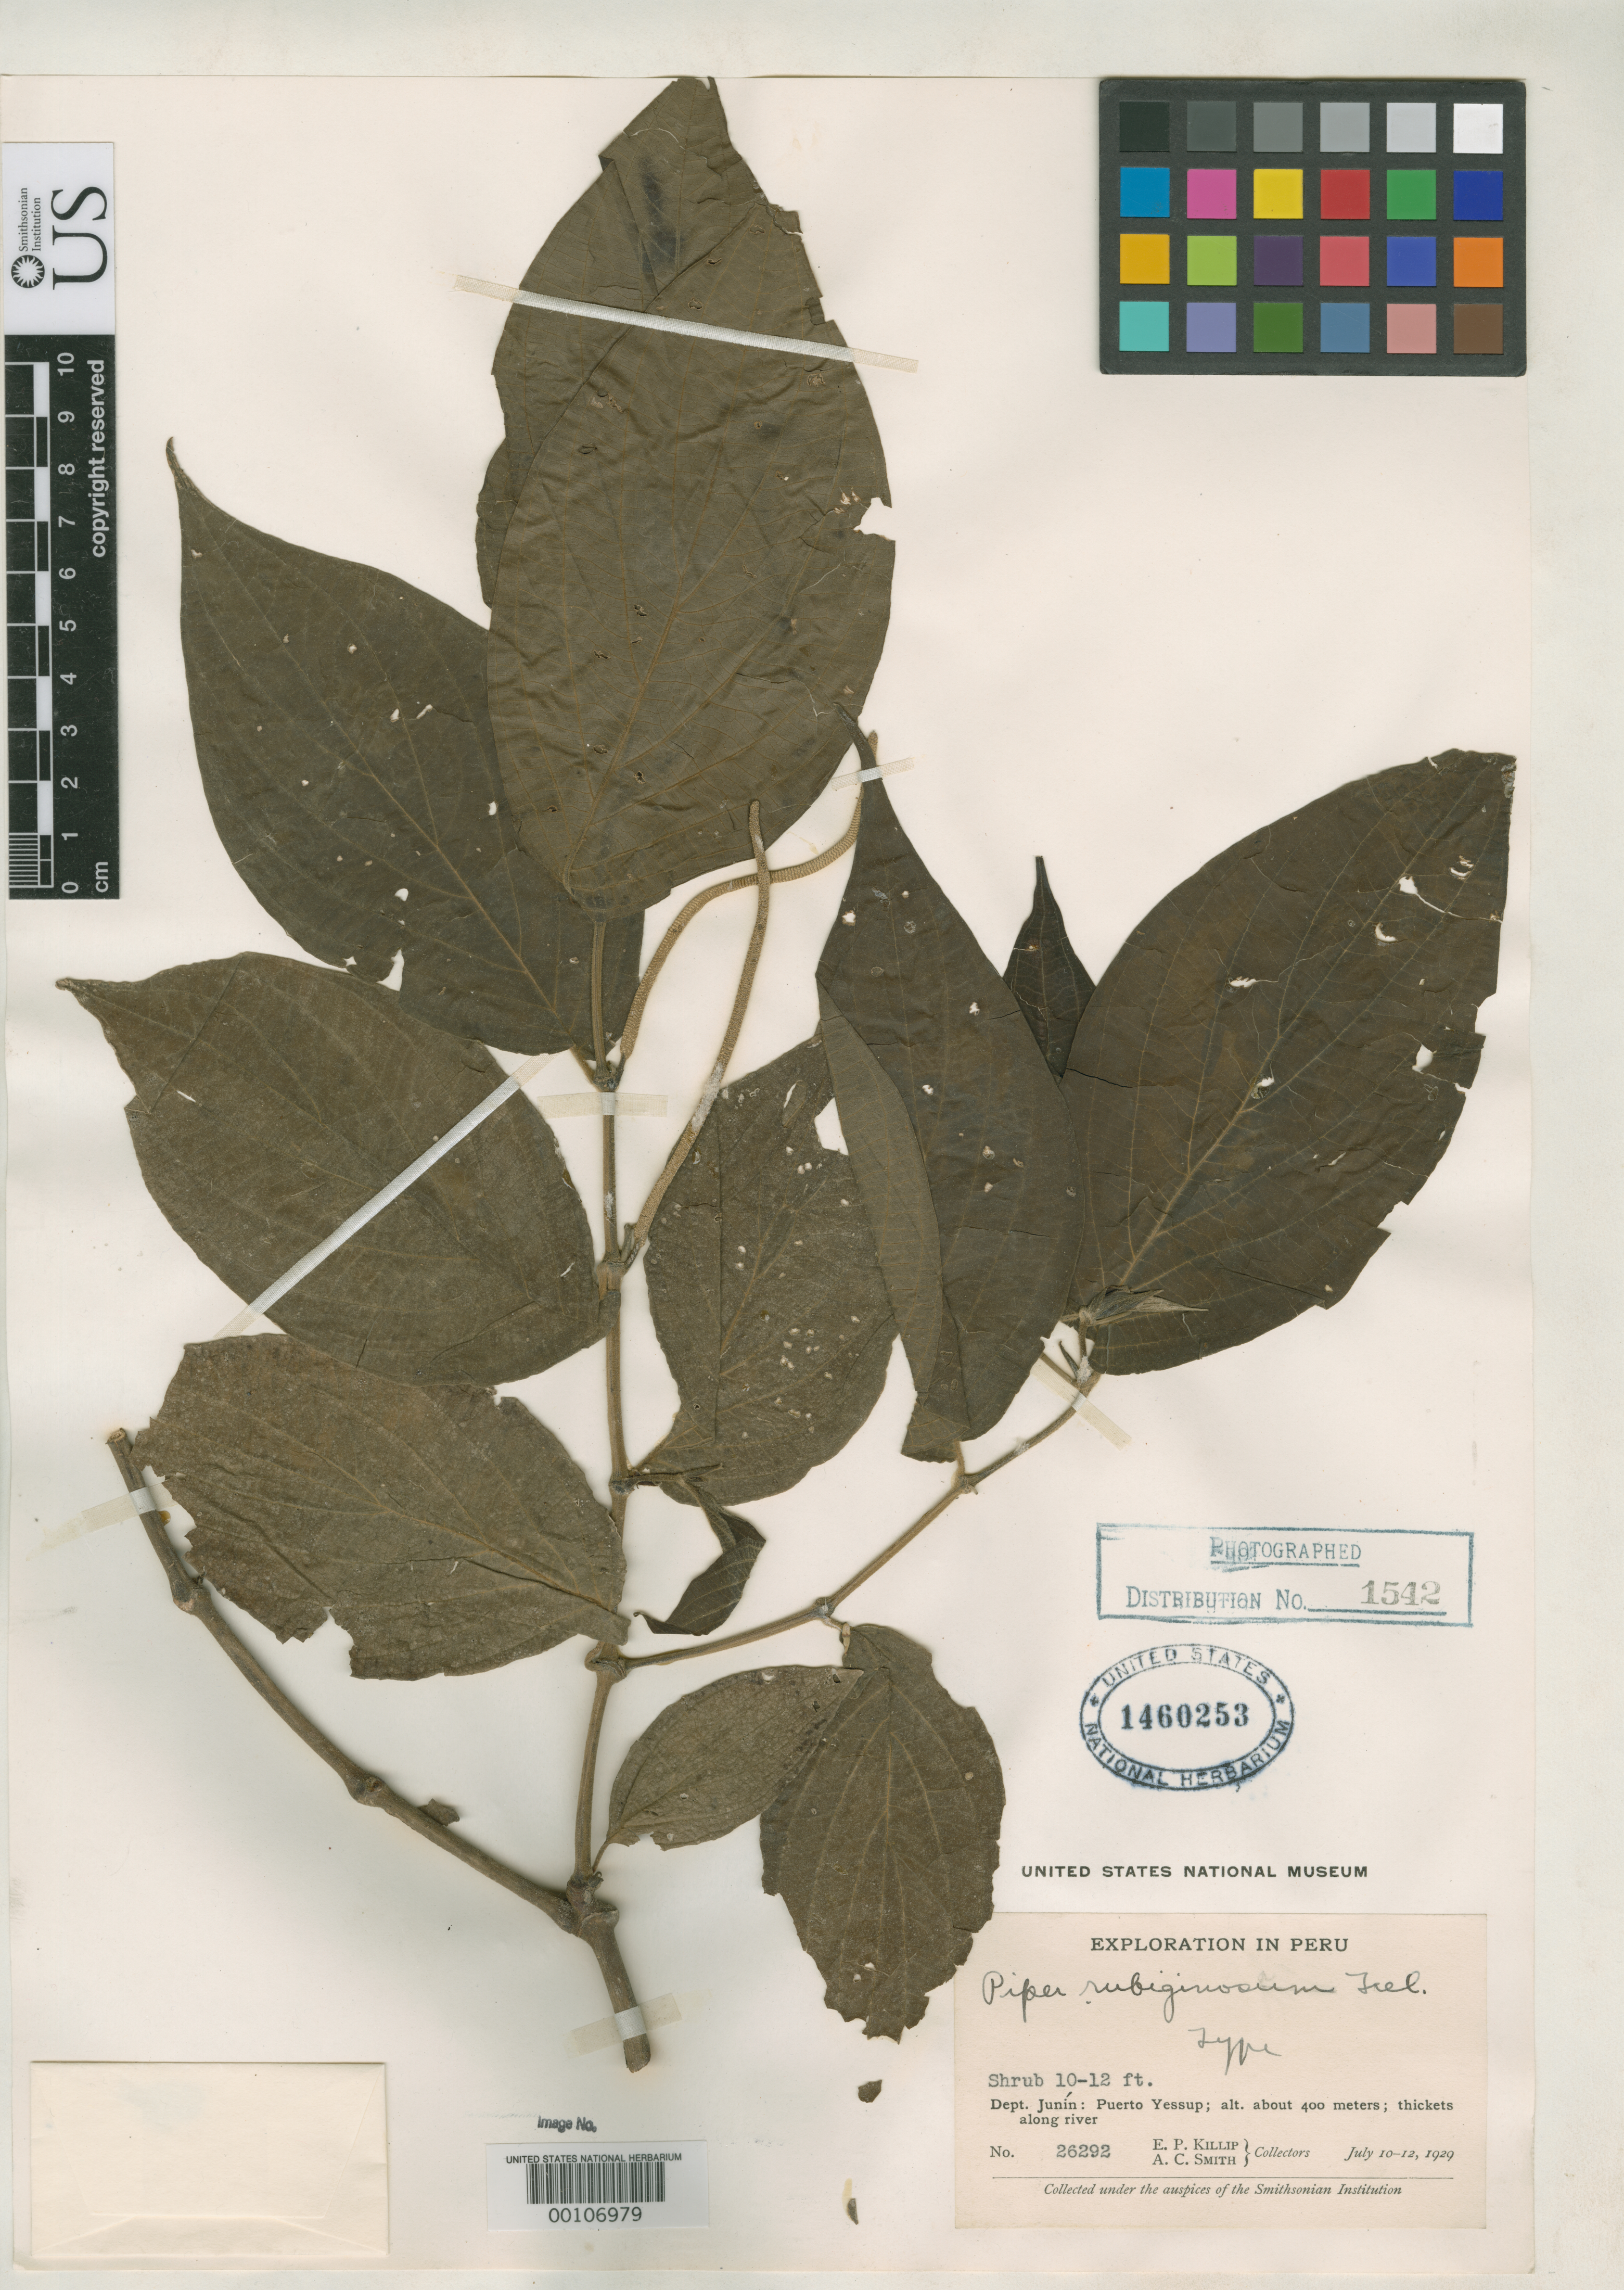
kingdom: Plantae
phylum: Tracheophyta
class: Magnoliopsida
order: Piperales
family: Piperaceae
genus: Piper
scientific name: Piper rubiginosum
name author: Trel. in J.F. Macbr.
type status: Holotype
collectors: E. P. Killip & A. C. Smith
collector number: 26292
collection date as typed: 10 Jul 1929 to 12 Jul 1929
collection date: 1929-07-10/1929-07-12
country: Peru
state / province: Junín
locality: Puerto Yessup.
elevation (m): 400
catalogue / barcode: US 1460253